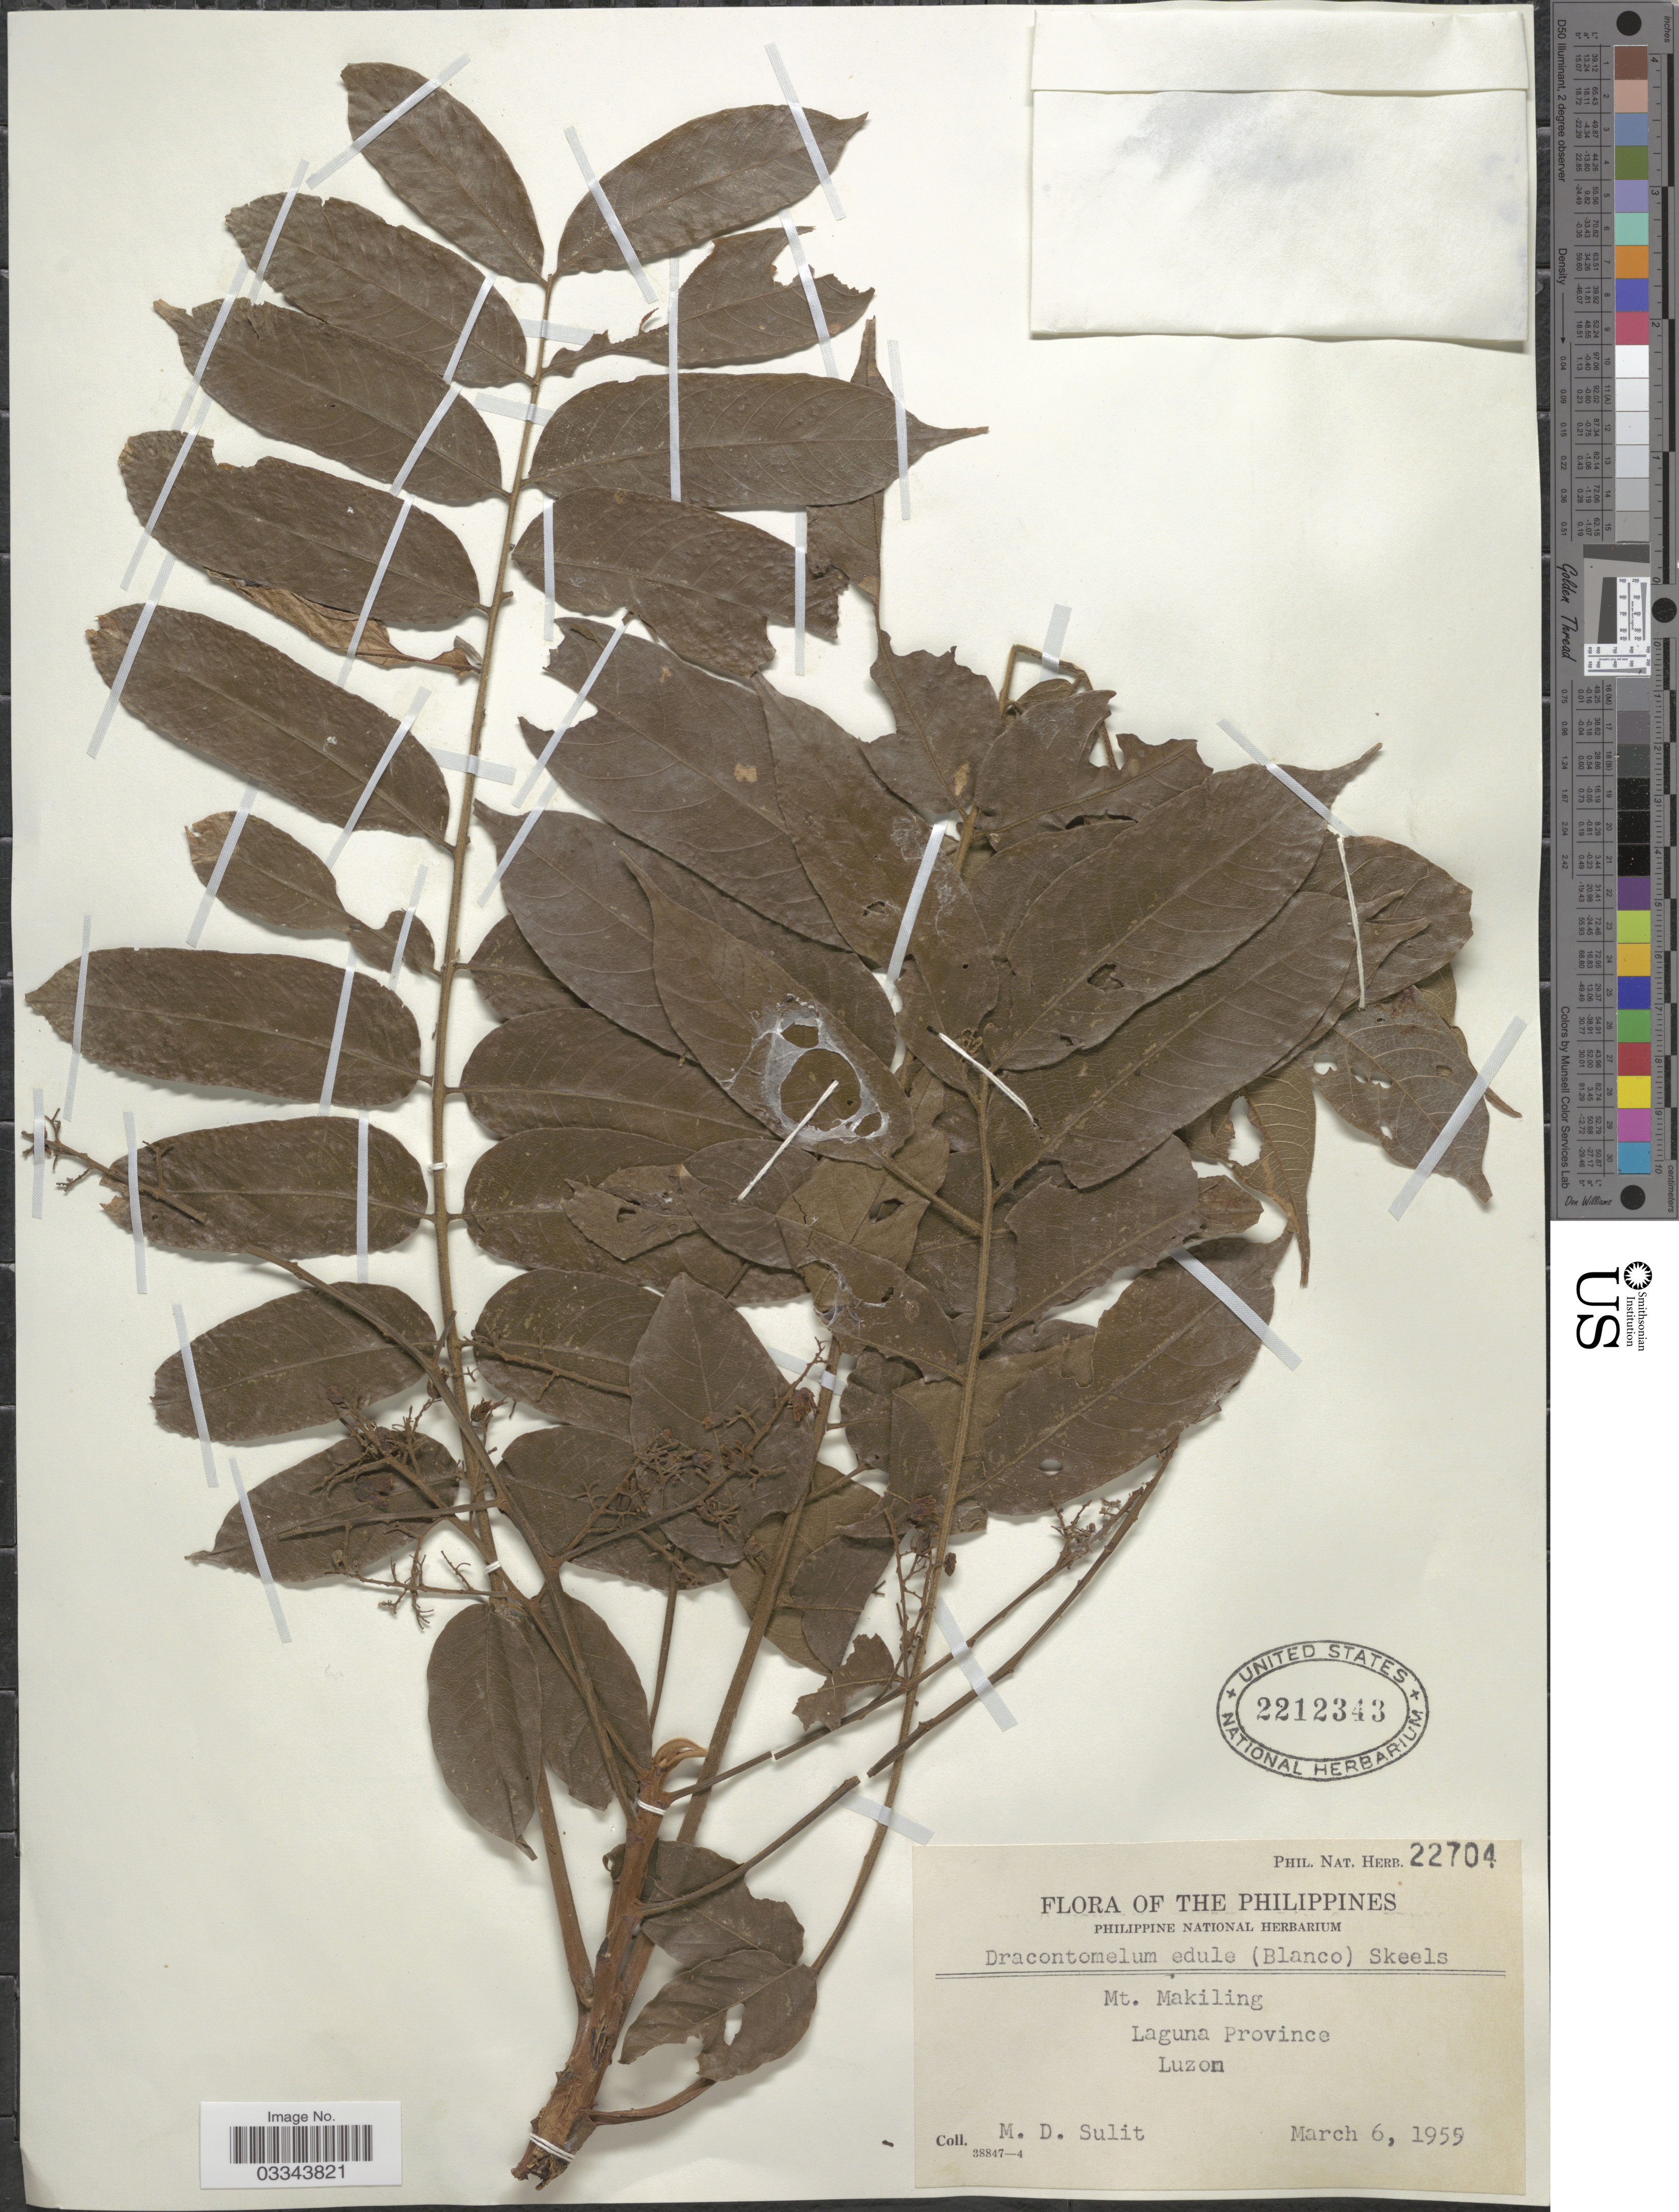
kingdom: Plantae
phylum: Tracheophyta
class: Magnoliopsida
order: Sapindales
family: Anacardiaceae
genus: Dracontomelon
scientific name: Dracontomelon edule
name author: Merr.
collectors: M. Sulit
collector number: Phil. Nat. Herb. 22704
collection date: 1955-03-06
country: Philippines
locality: Mt. Makiling. Laguna Province. Luzon.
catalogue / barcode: US 2212343